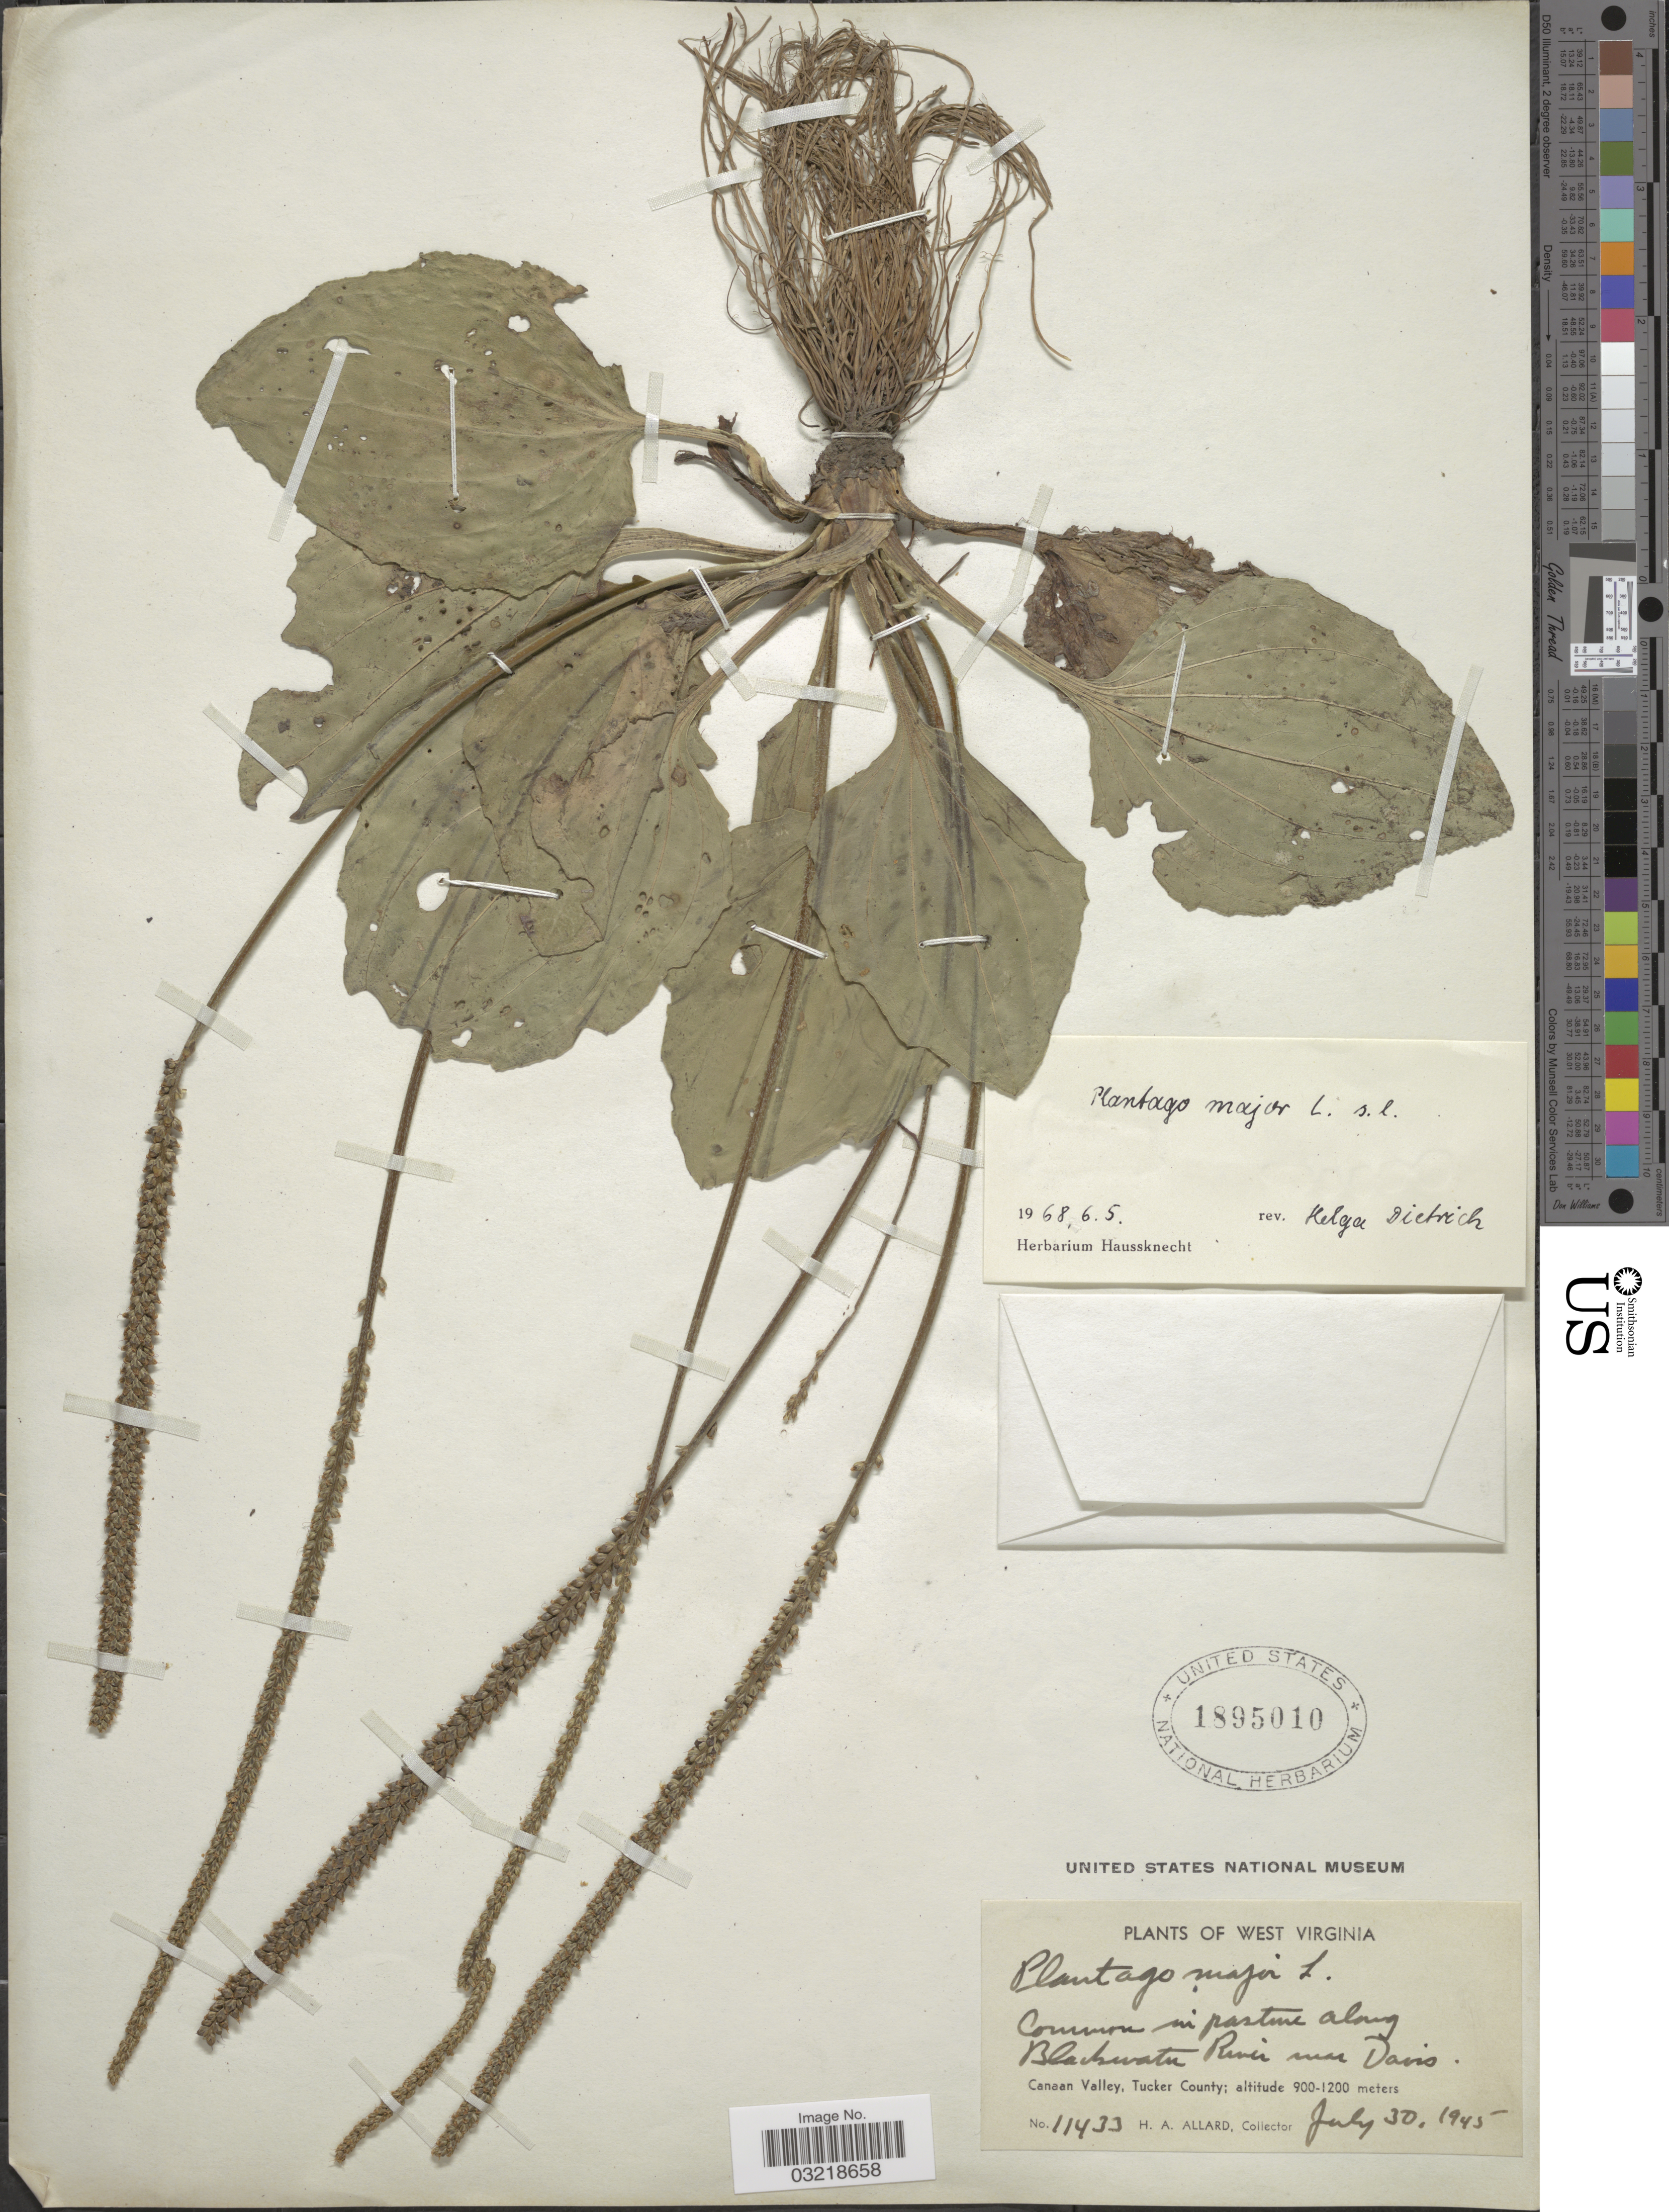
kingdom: Plantae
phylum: Tracheophyta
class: Magnoliopsida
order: Lamiales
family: Plantaginaceae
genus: Plantago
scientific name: Plantago major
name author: L.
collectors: H. A. Allard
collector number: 11433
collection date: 1945-07-30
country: United States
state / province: West Virginia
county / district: Tucker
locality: Common in pasture along Blackwater River near Davis. Canaan Valley, Tucker County.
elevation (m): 900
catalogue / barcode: US 1895010